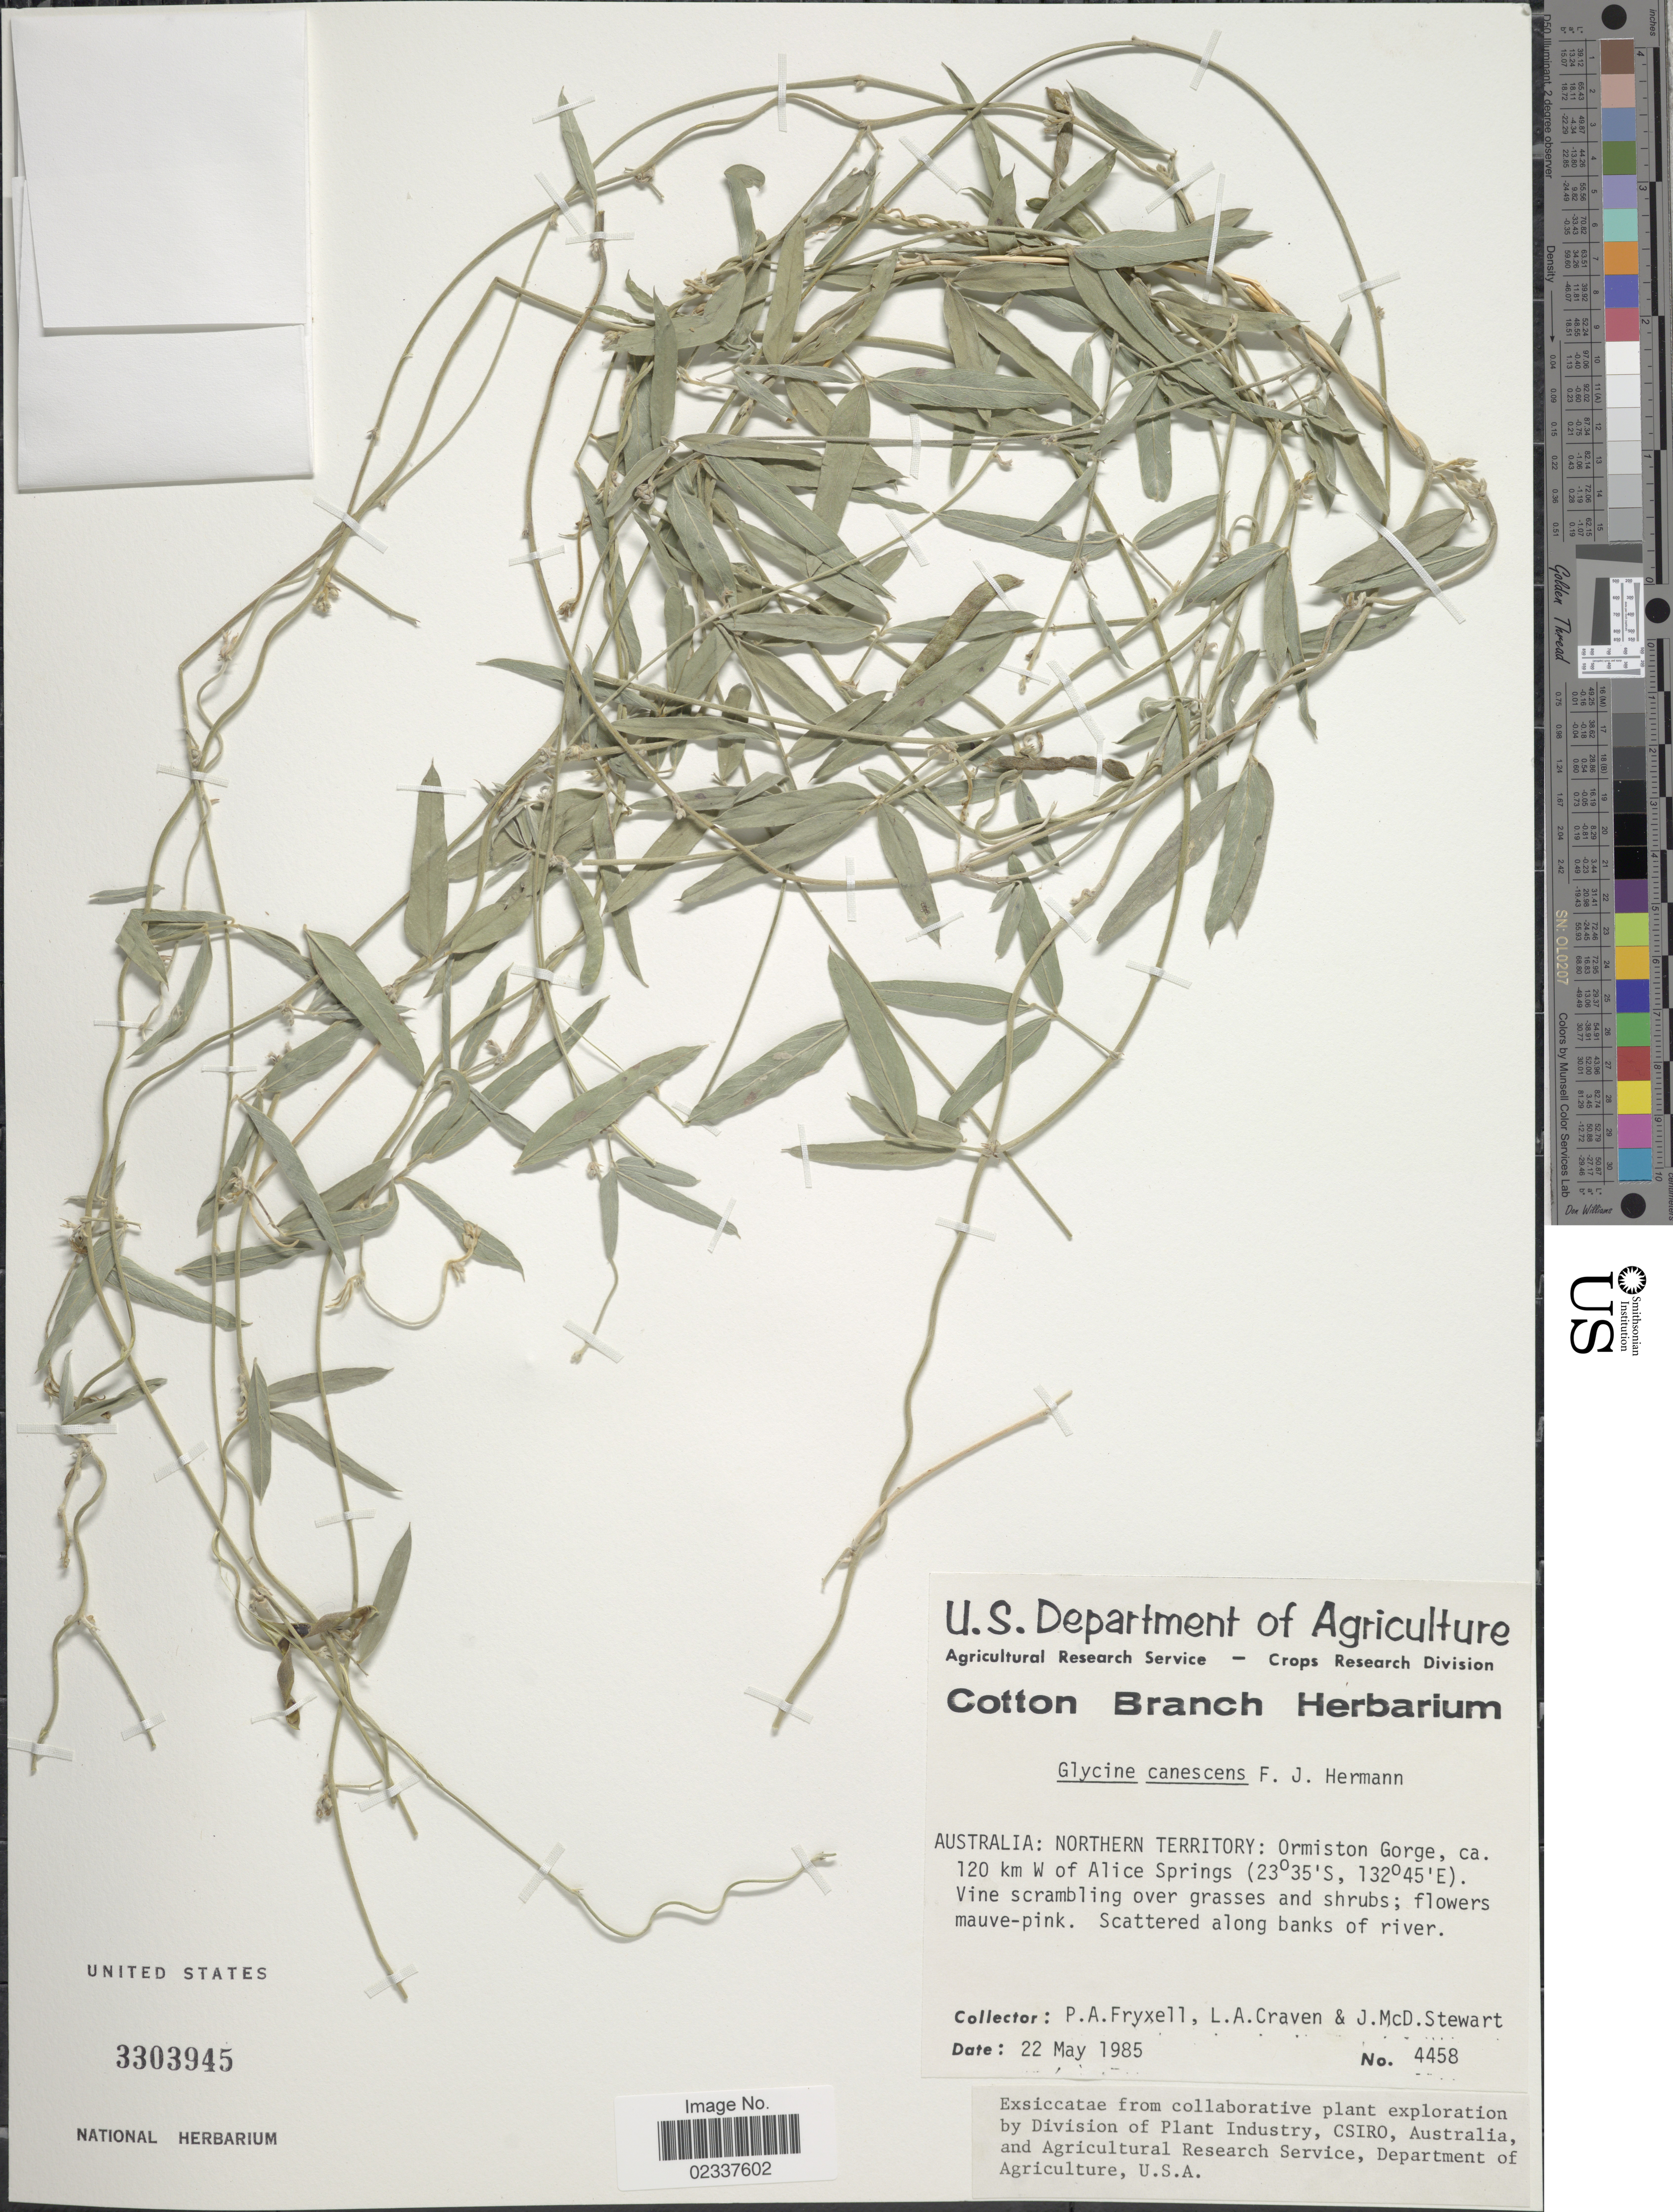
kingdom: Plantae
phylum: Tracheophyta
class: Magnoliopsida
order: Fabales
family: Fabaceae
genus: Glycine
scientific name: Glycine canescens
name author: F.J. Herm.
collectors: P. A. Fryxell, L. A. Craven & J. Stewart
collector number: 4458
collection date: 1985-05-22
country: Australia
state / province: Northern Territory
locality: Ormiston Gorge, ca. 120 km W of Alice Springs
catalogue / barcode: US 3303945